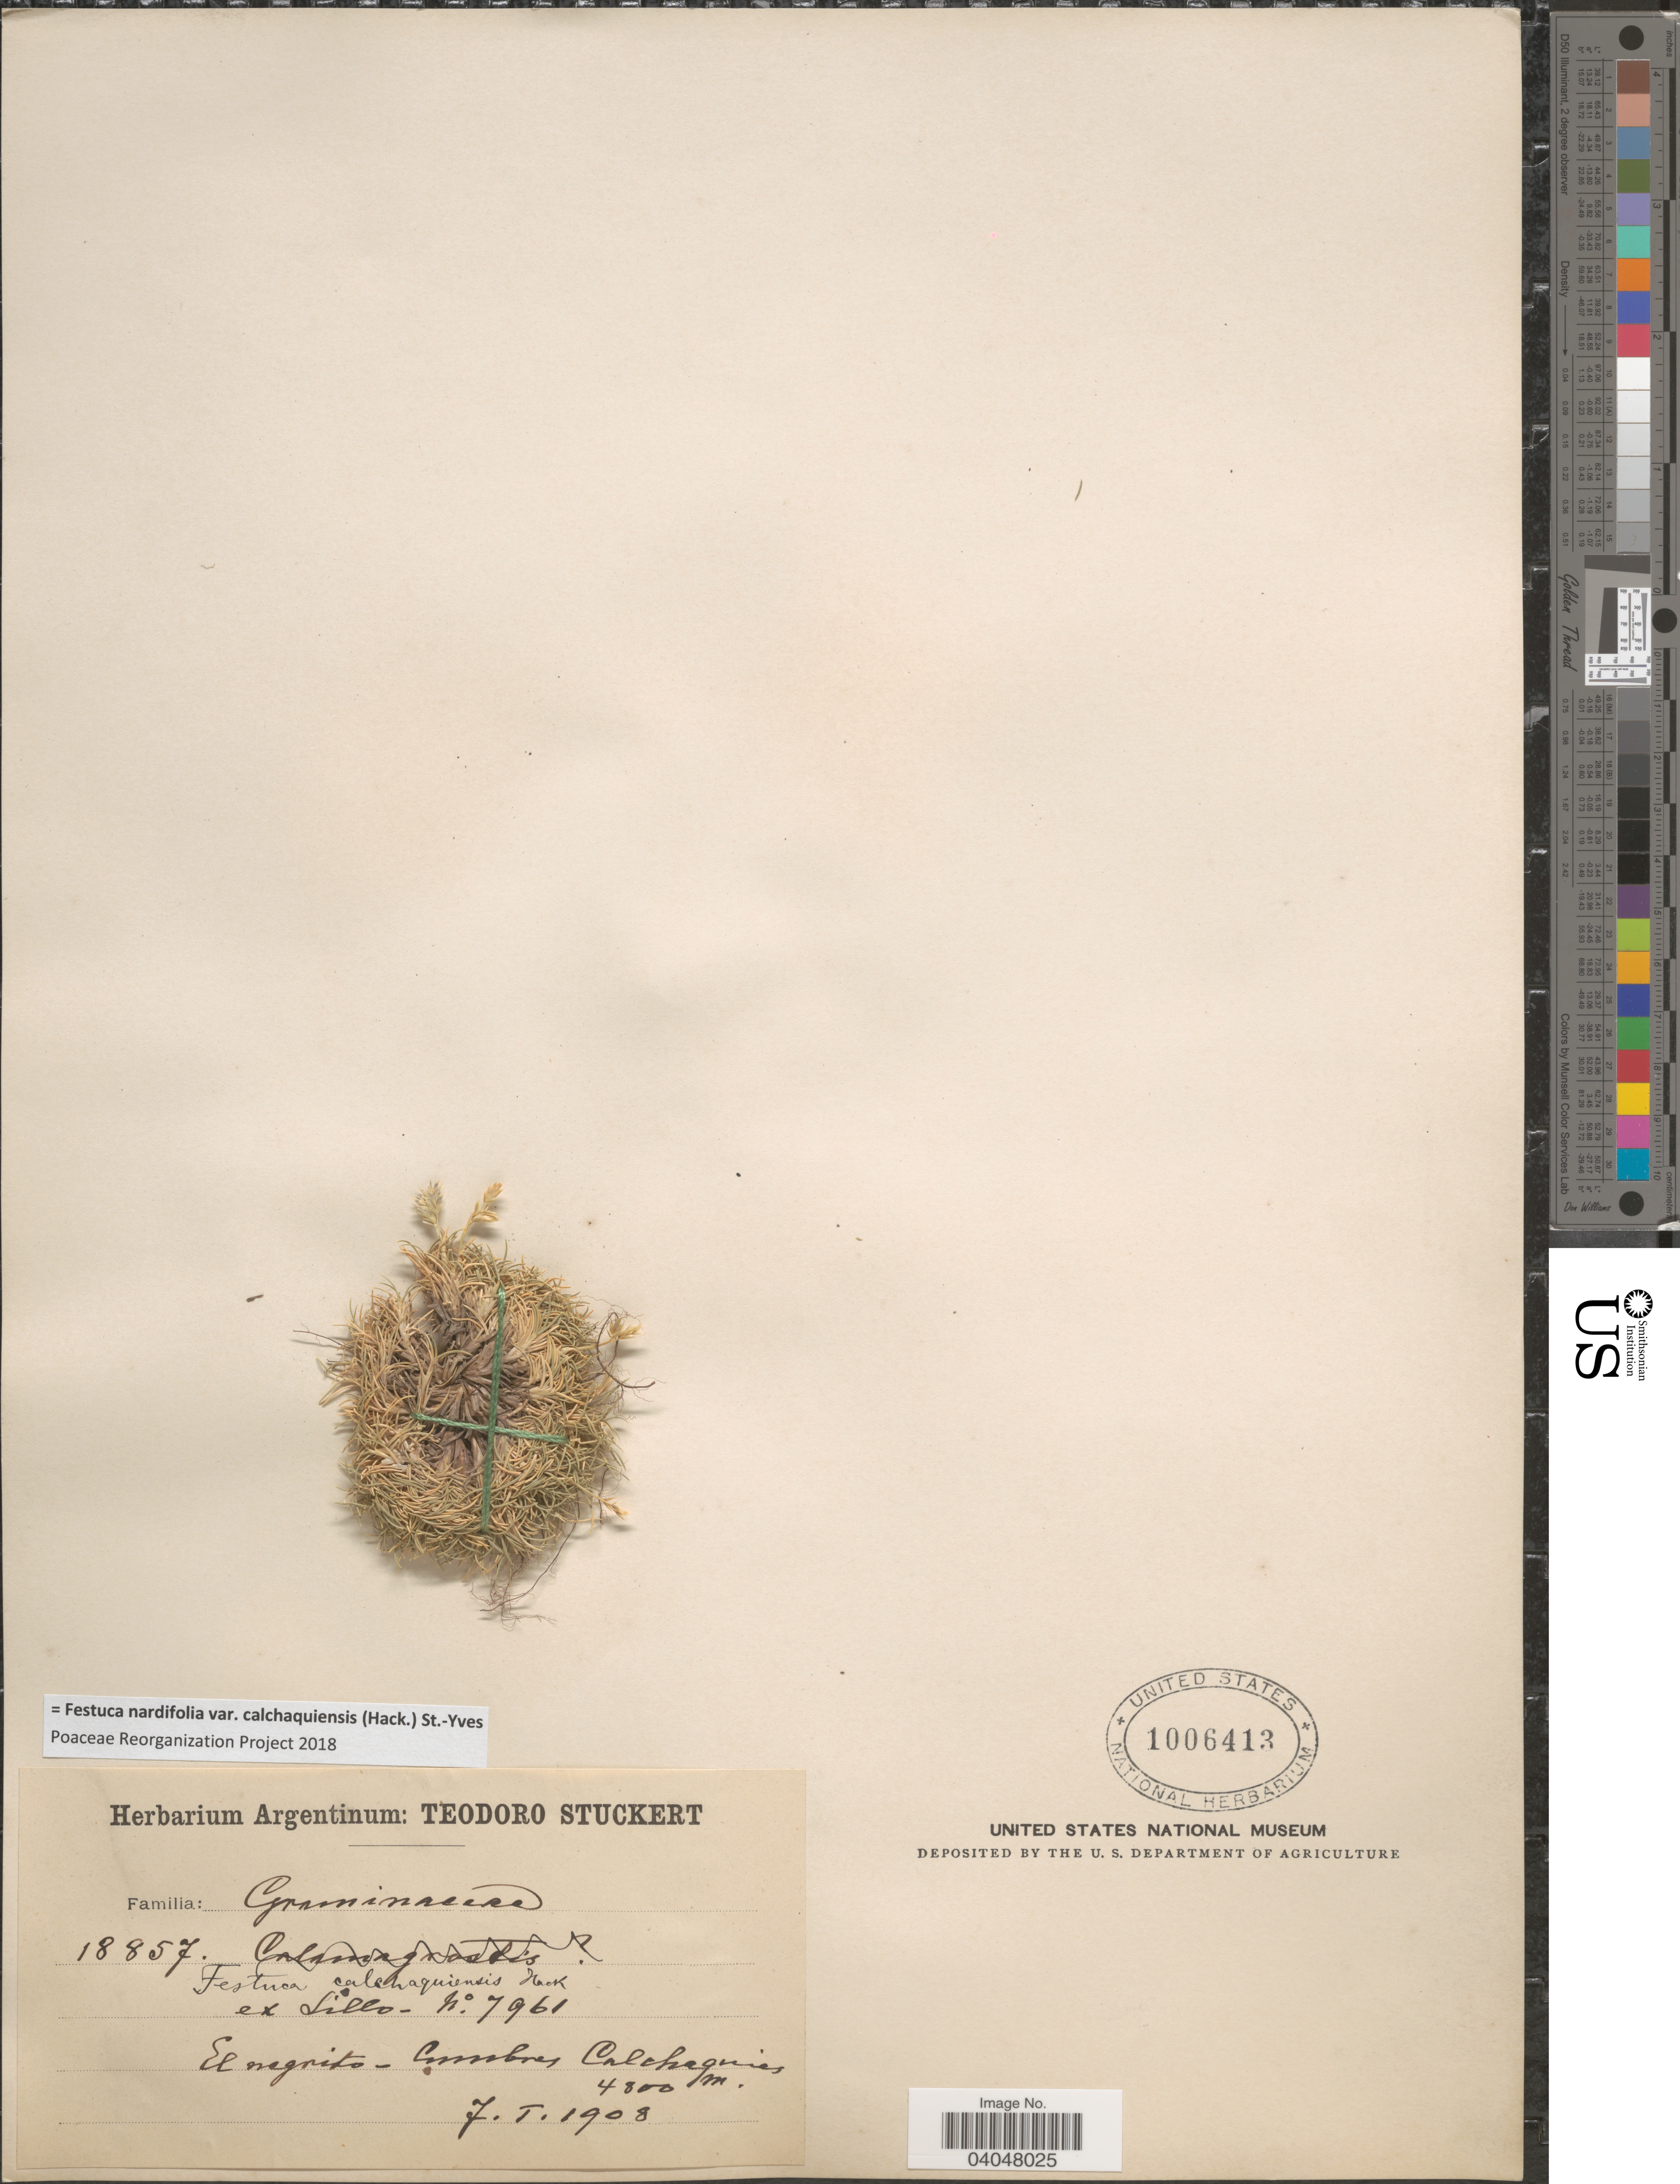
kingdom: Plantae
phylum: Tracheophyta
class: Liliopsida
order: Poales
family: Poaceae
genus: Festuca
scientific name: Festuca nardifolia var. calchaquiensis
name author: (Hack.) St.-Yves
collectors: -. Lillo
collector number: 7961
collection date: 1908-01-07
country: Argentina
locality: El negrito- Cumbres Calchaquies.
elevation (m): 4300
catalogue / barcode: US 1006413